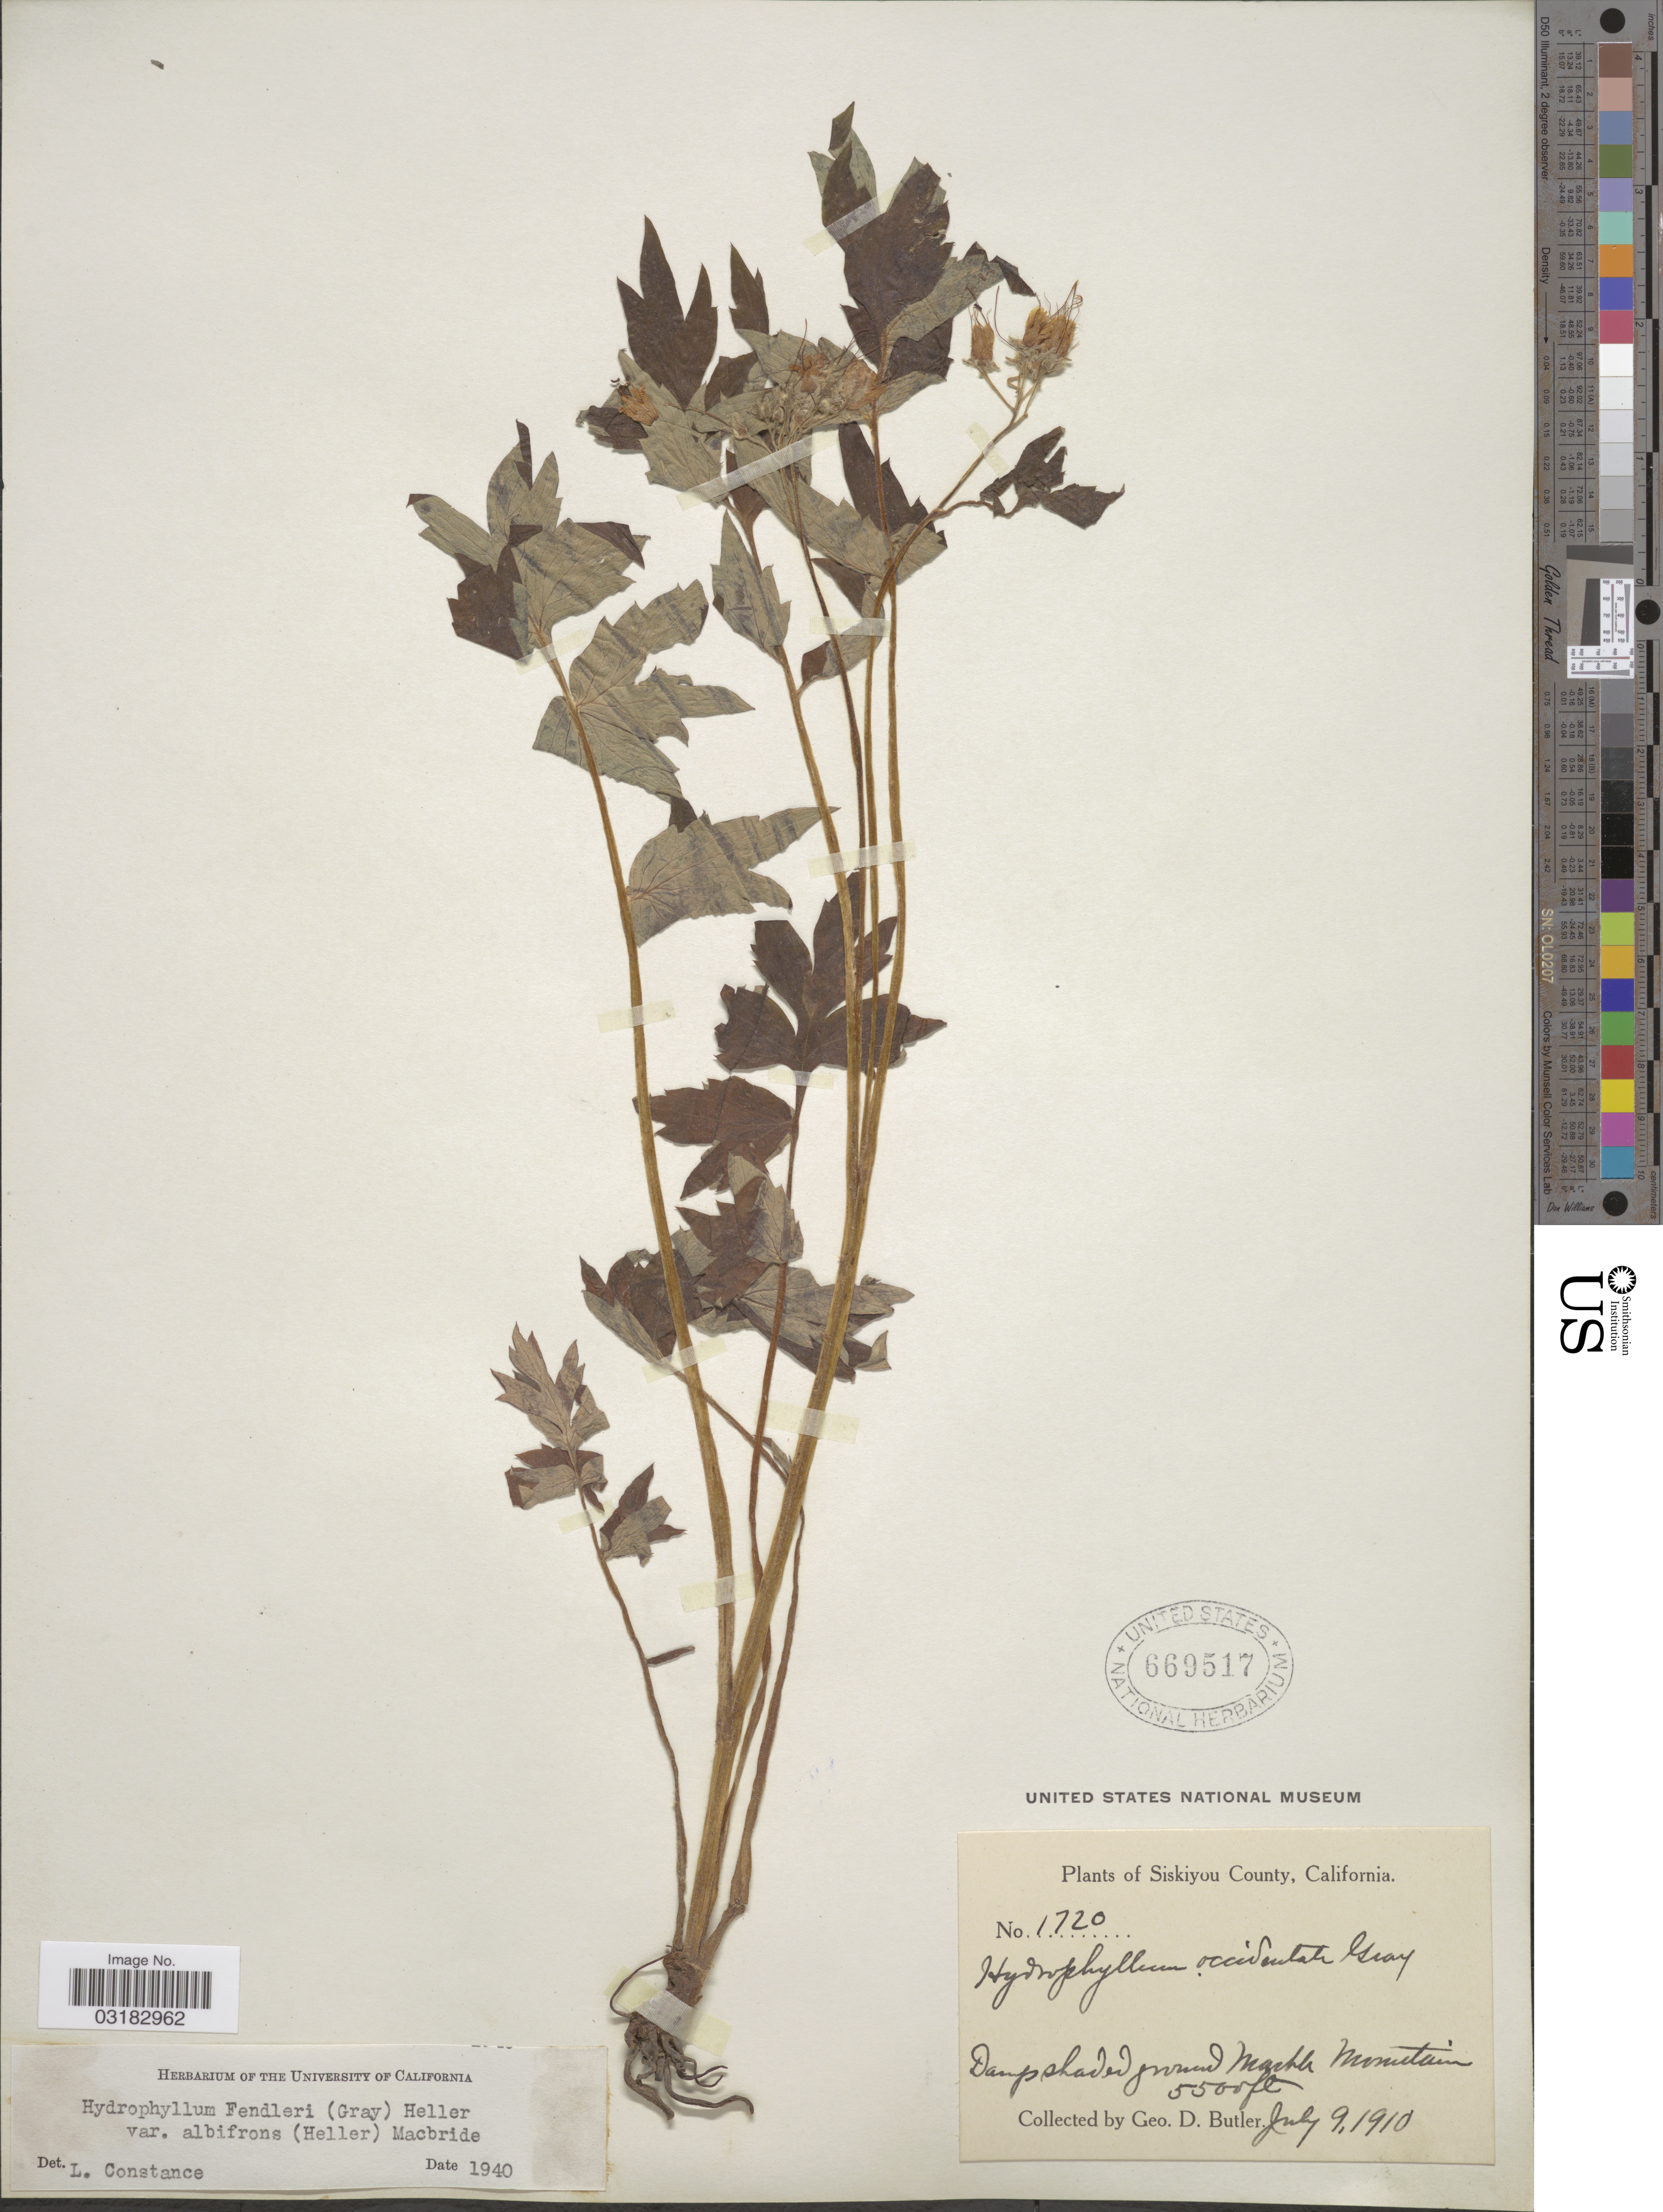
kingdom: Plantae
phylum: Tracheophyta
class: Magnoliopsida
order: Boraginales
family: Hydrophyllaceae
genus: Hydrophyllum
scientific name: Hydrophyllum fendleri var. albifrons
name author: (A. Heller) J.F. Macbr.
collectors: G. D. Butler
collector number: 1720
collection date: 1910-07-09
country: United States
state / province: California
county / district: Siskiyou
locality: Siskiyou County. Marble Mountain.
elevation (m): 1676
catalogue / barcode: US 669517